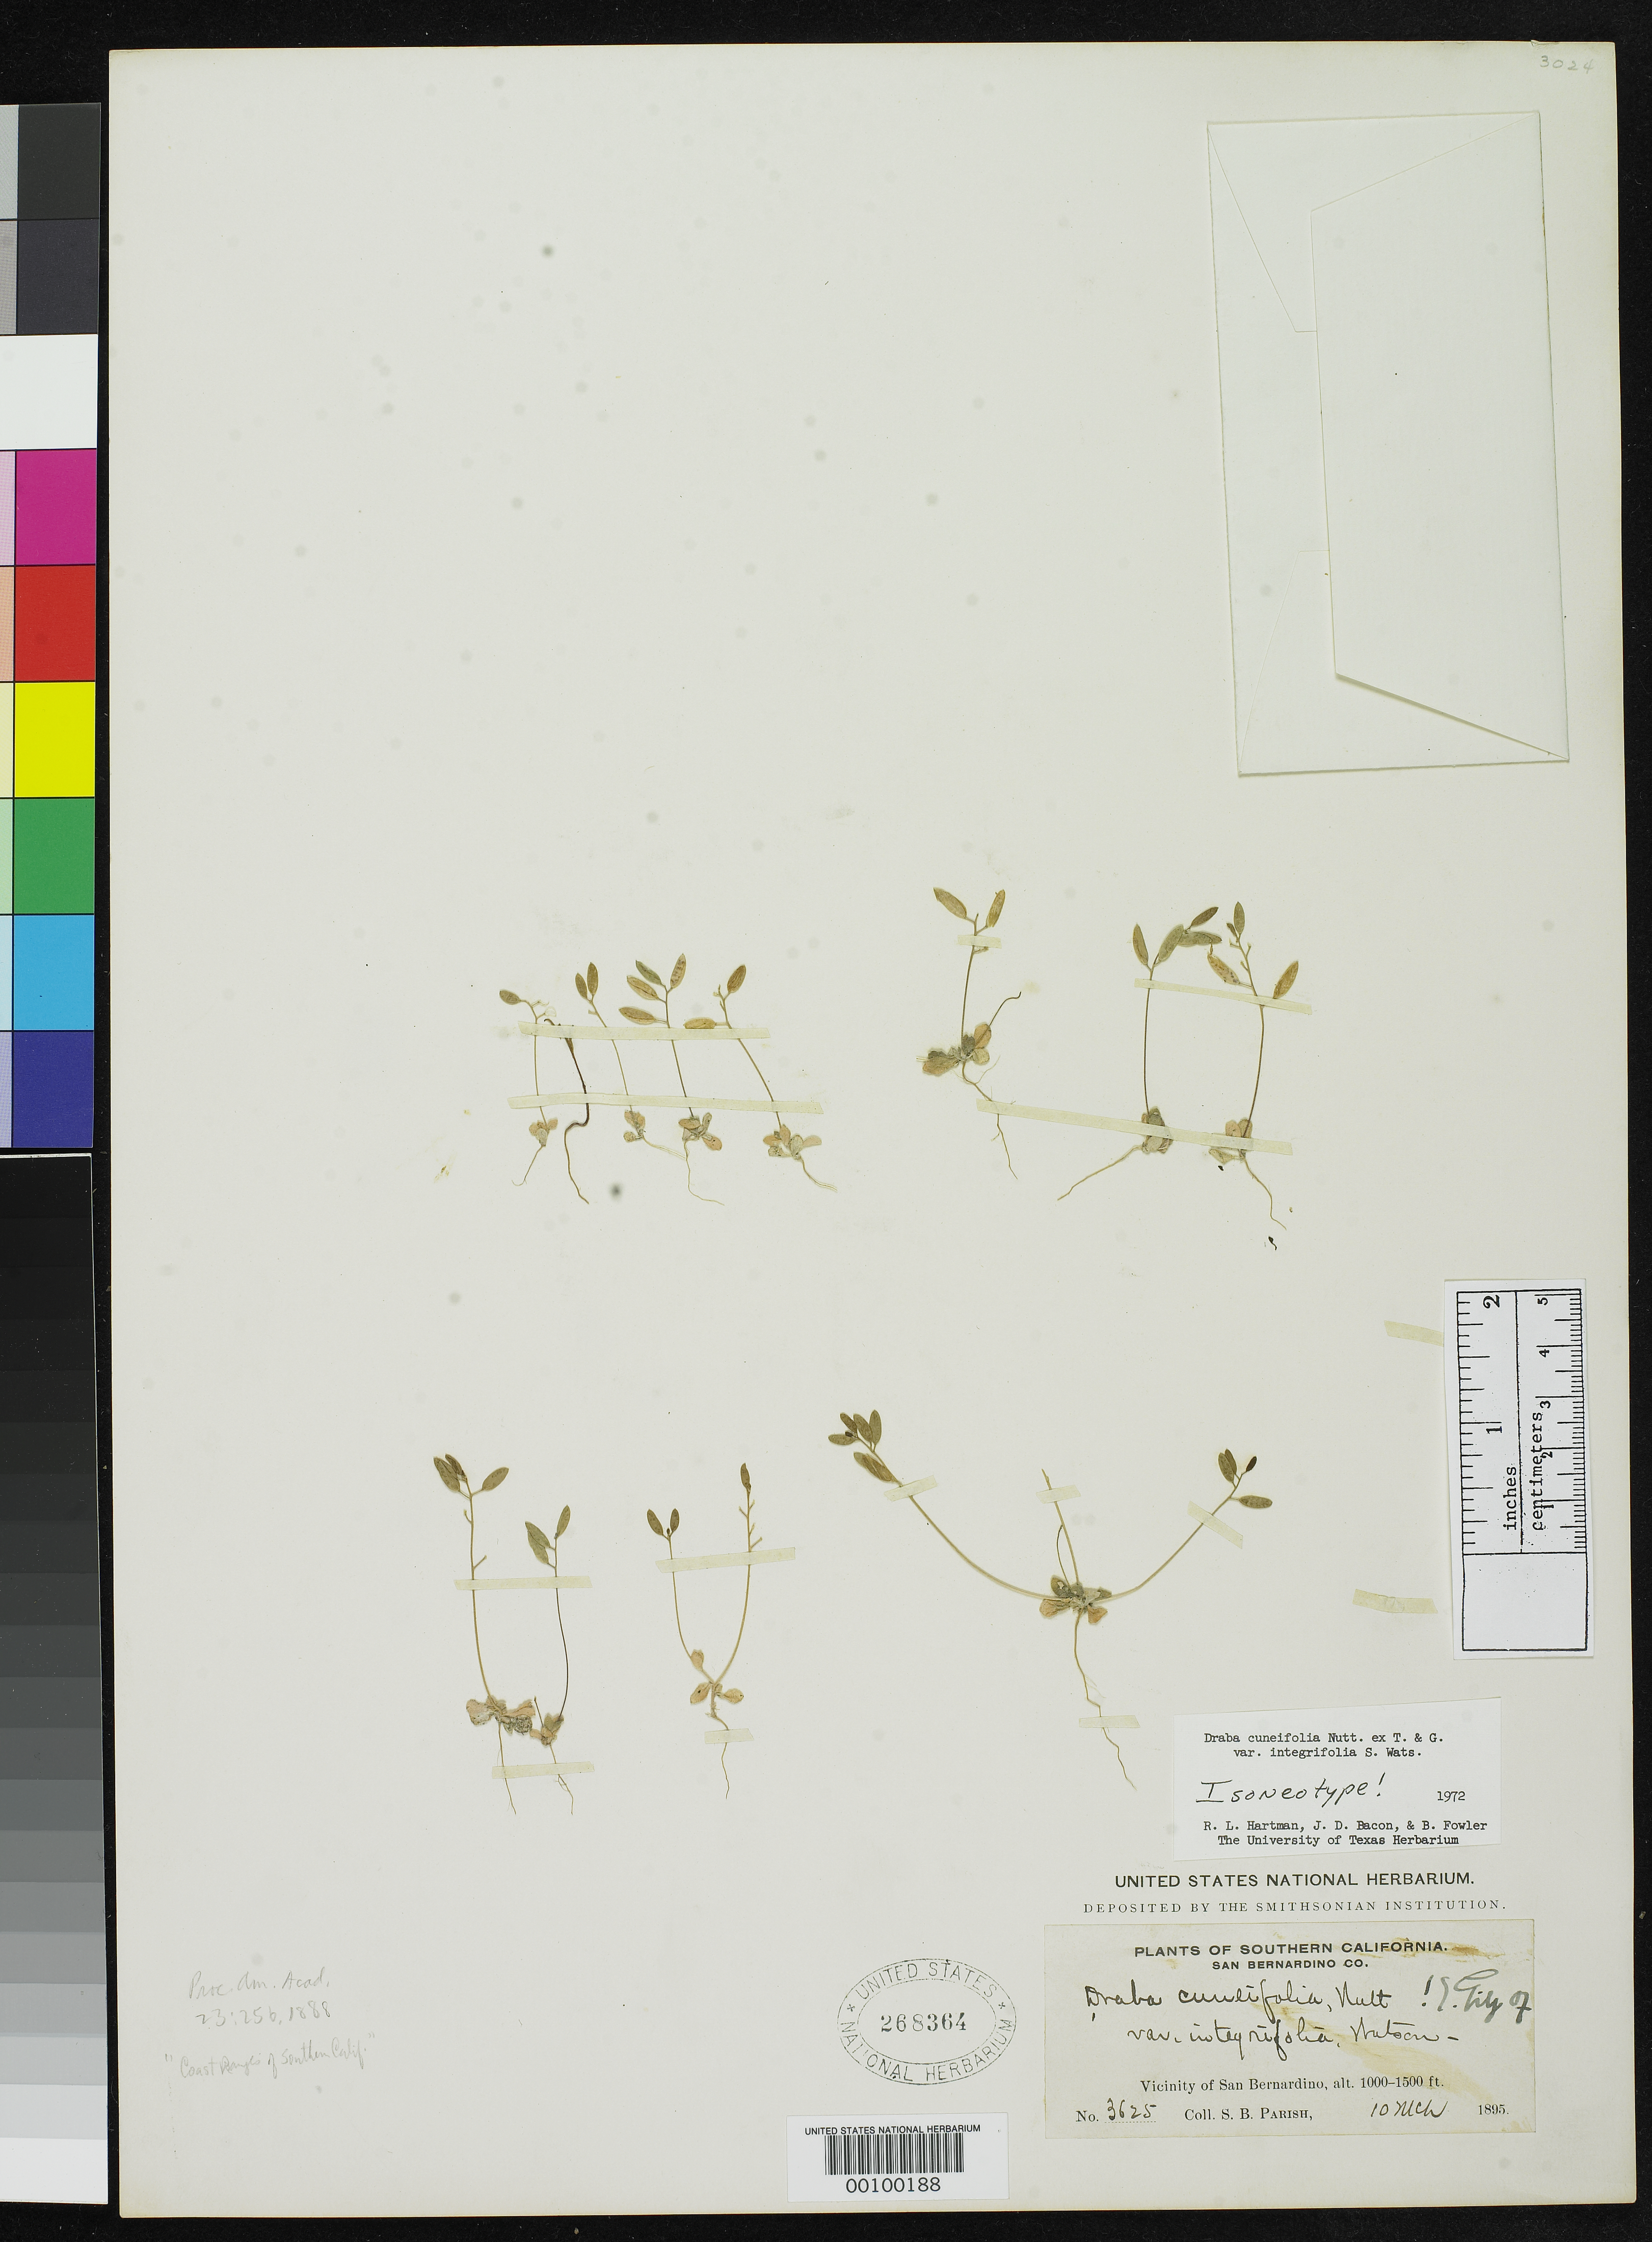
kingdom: Plantae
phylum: Tracheophyta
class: Magnoliopsida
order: Brassicales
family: Brassicaceae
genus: Draba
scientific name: Draba cuneifolia var. integrifolia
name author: S. Watson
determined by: Hartman, R. L.; et al.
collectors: S. B. Parish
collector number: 3625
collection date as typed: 10 Mar 1895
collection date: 1895-03-10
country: United States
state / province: California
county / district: San Bernardino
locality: San Bernardino.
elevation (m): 305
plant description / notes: Annotated by R.L. Hartman et al. (1972) as "Isoneotype" of Draba cuneifolia var. integrifolia S. Watson but specimen is not a type! Neotype is Brewer 144 as designated by Hartman et al., Brittonia 27: 324 (1975).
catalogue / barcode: US 268364